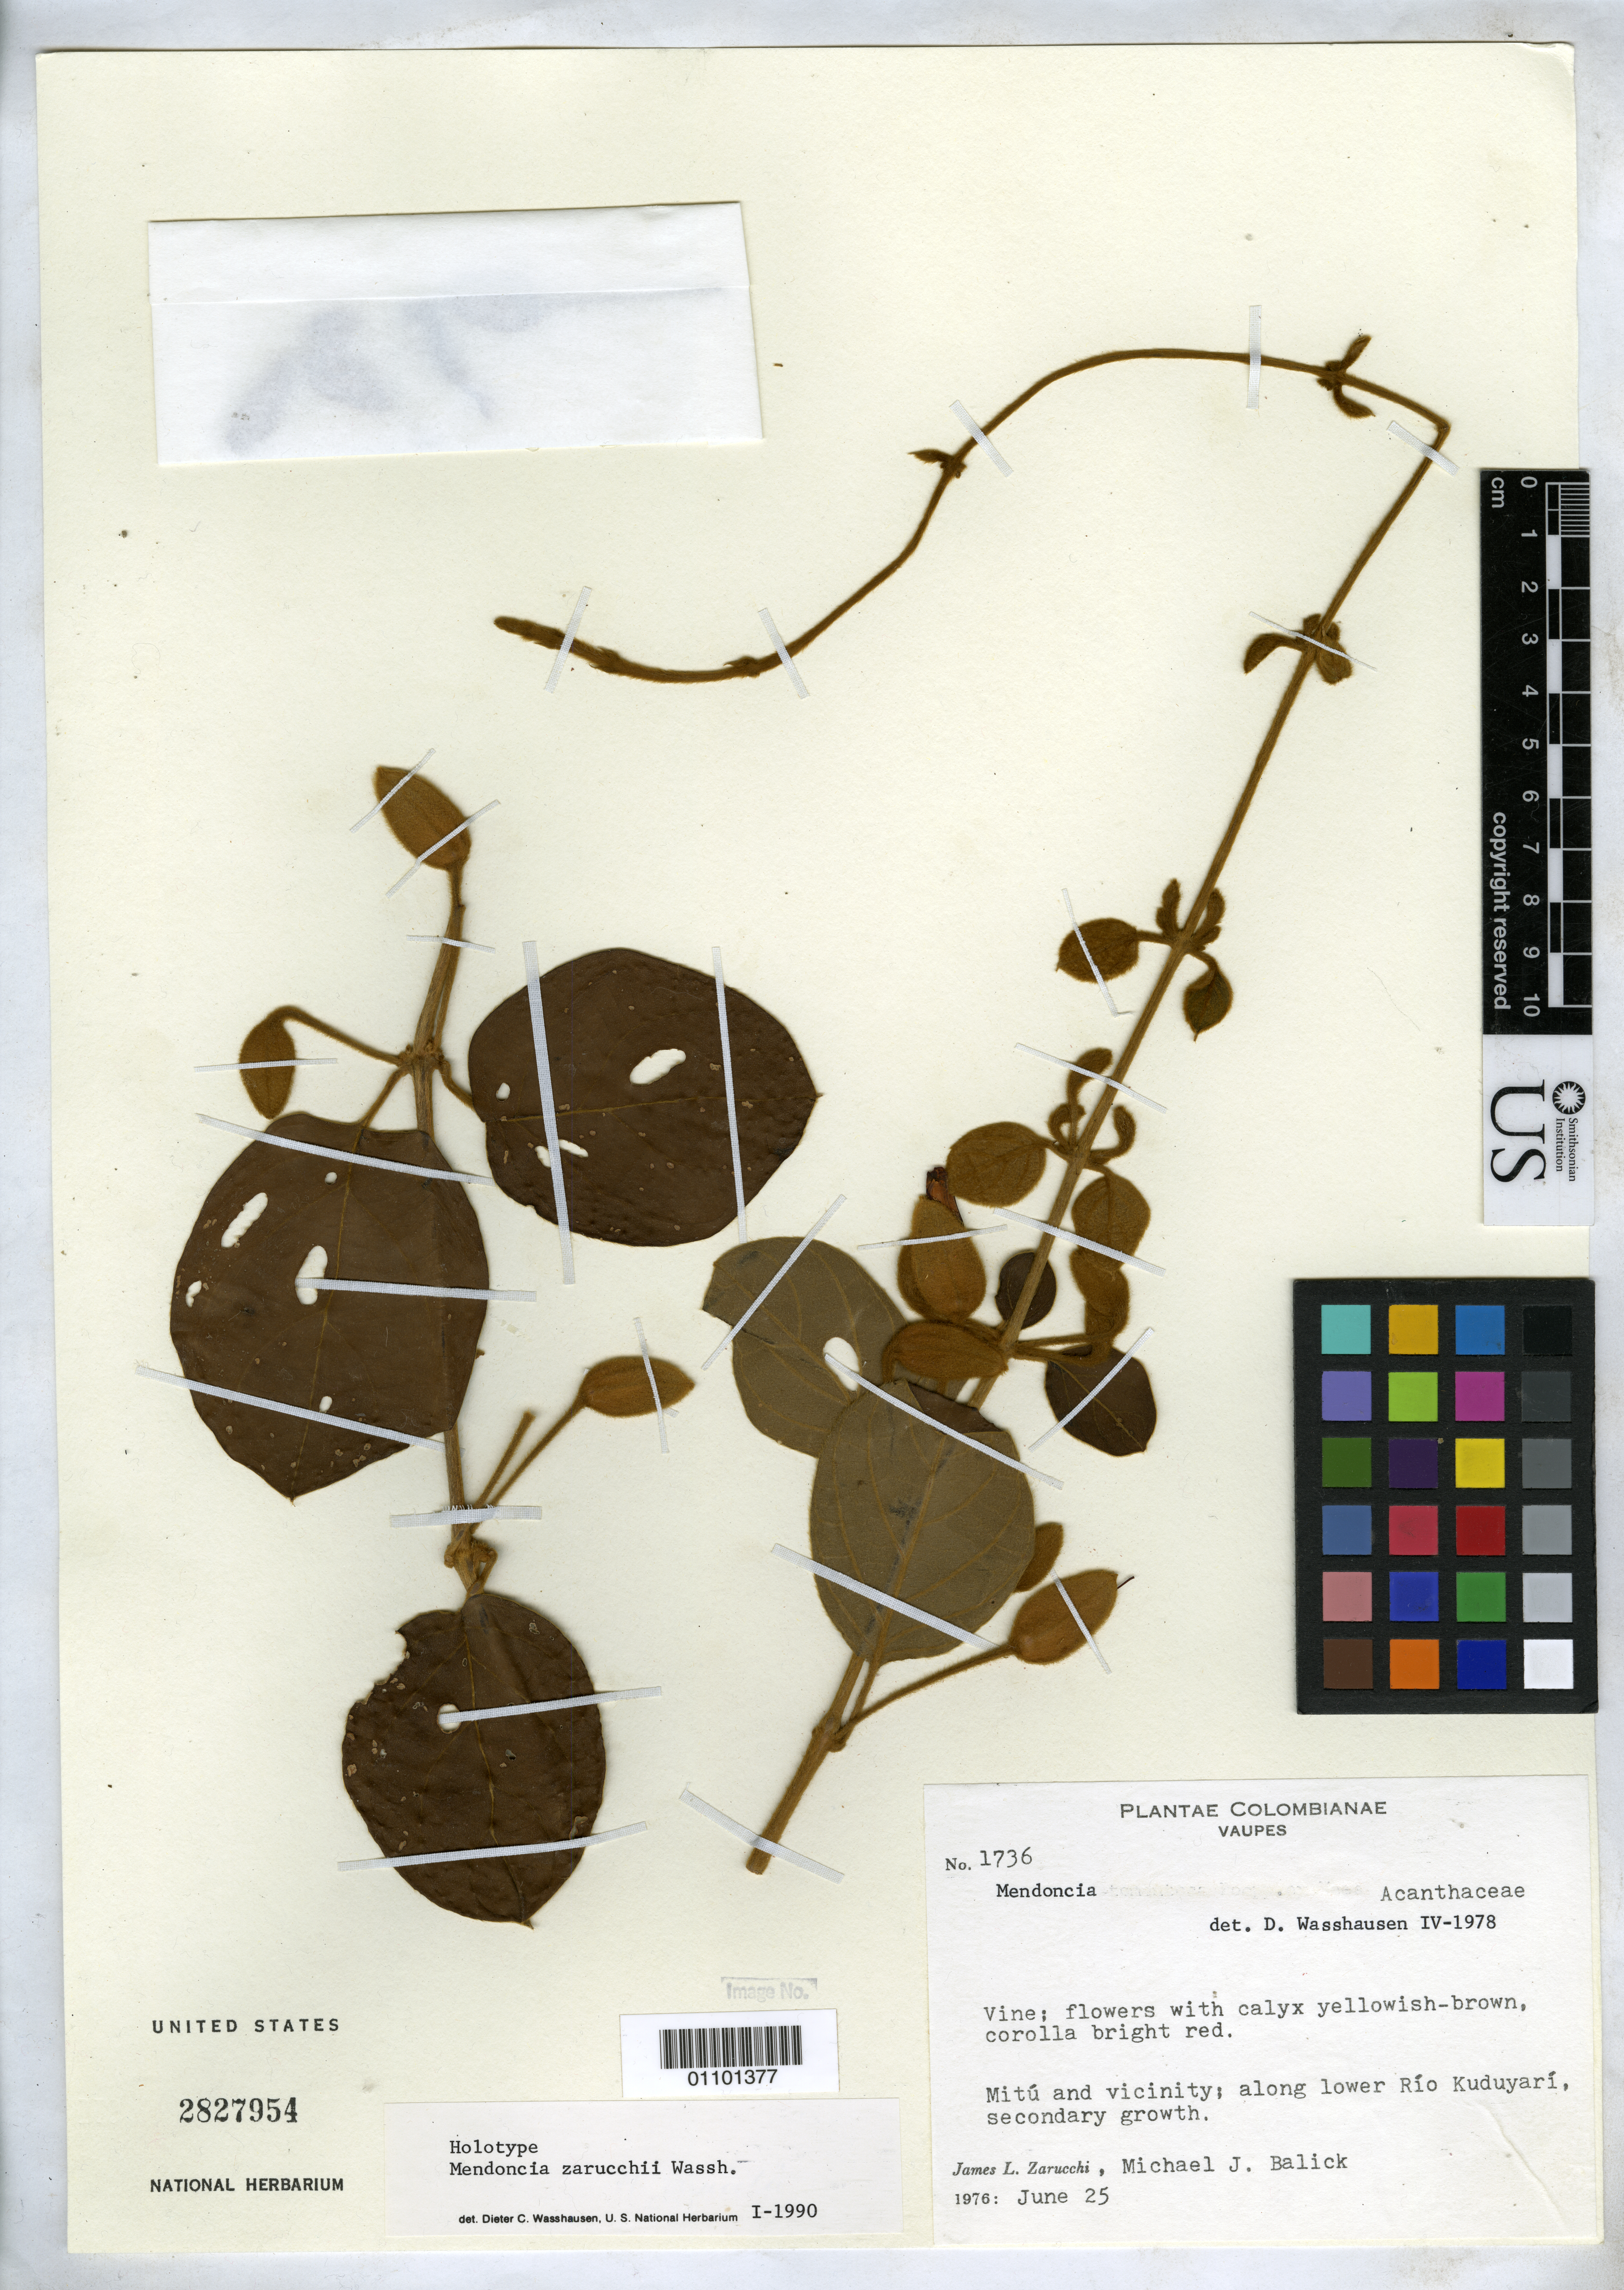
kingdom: Plantae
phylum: Tracheophyta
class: Magnoliopsida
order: Lamiales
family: Acanthaceae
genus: Mendoncia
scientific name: Mendoncia zarucchii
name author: Wassh.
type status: Holotype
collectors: J. L. Zarucchi & M. J. Balick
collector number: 1736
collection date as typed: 25 Jun 1976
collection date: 1976-06-25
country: Colombia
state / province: Vaupés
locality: Mitú and vicinity: lower Rio Kuduyarí.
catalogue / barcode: US 2827954